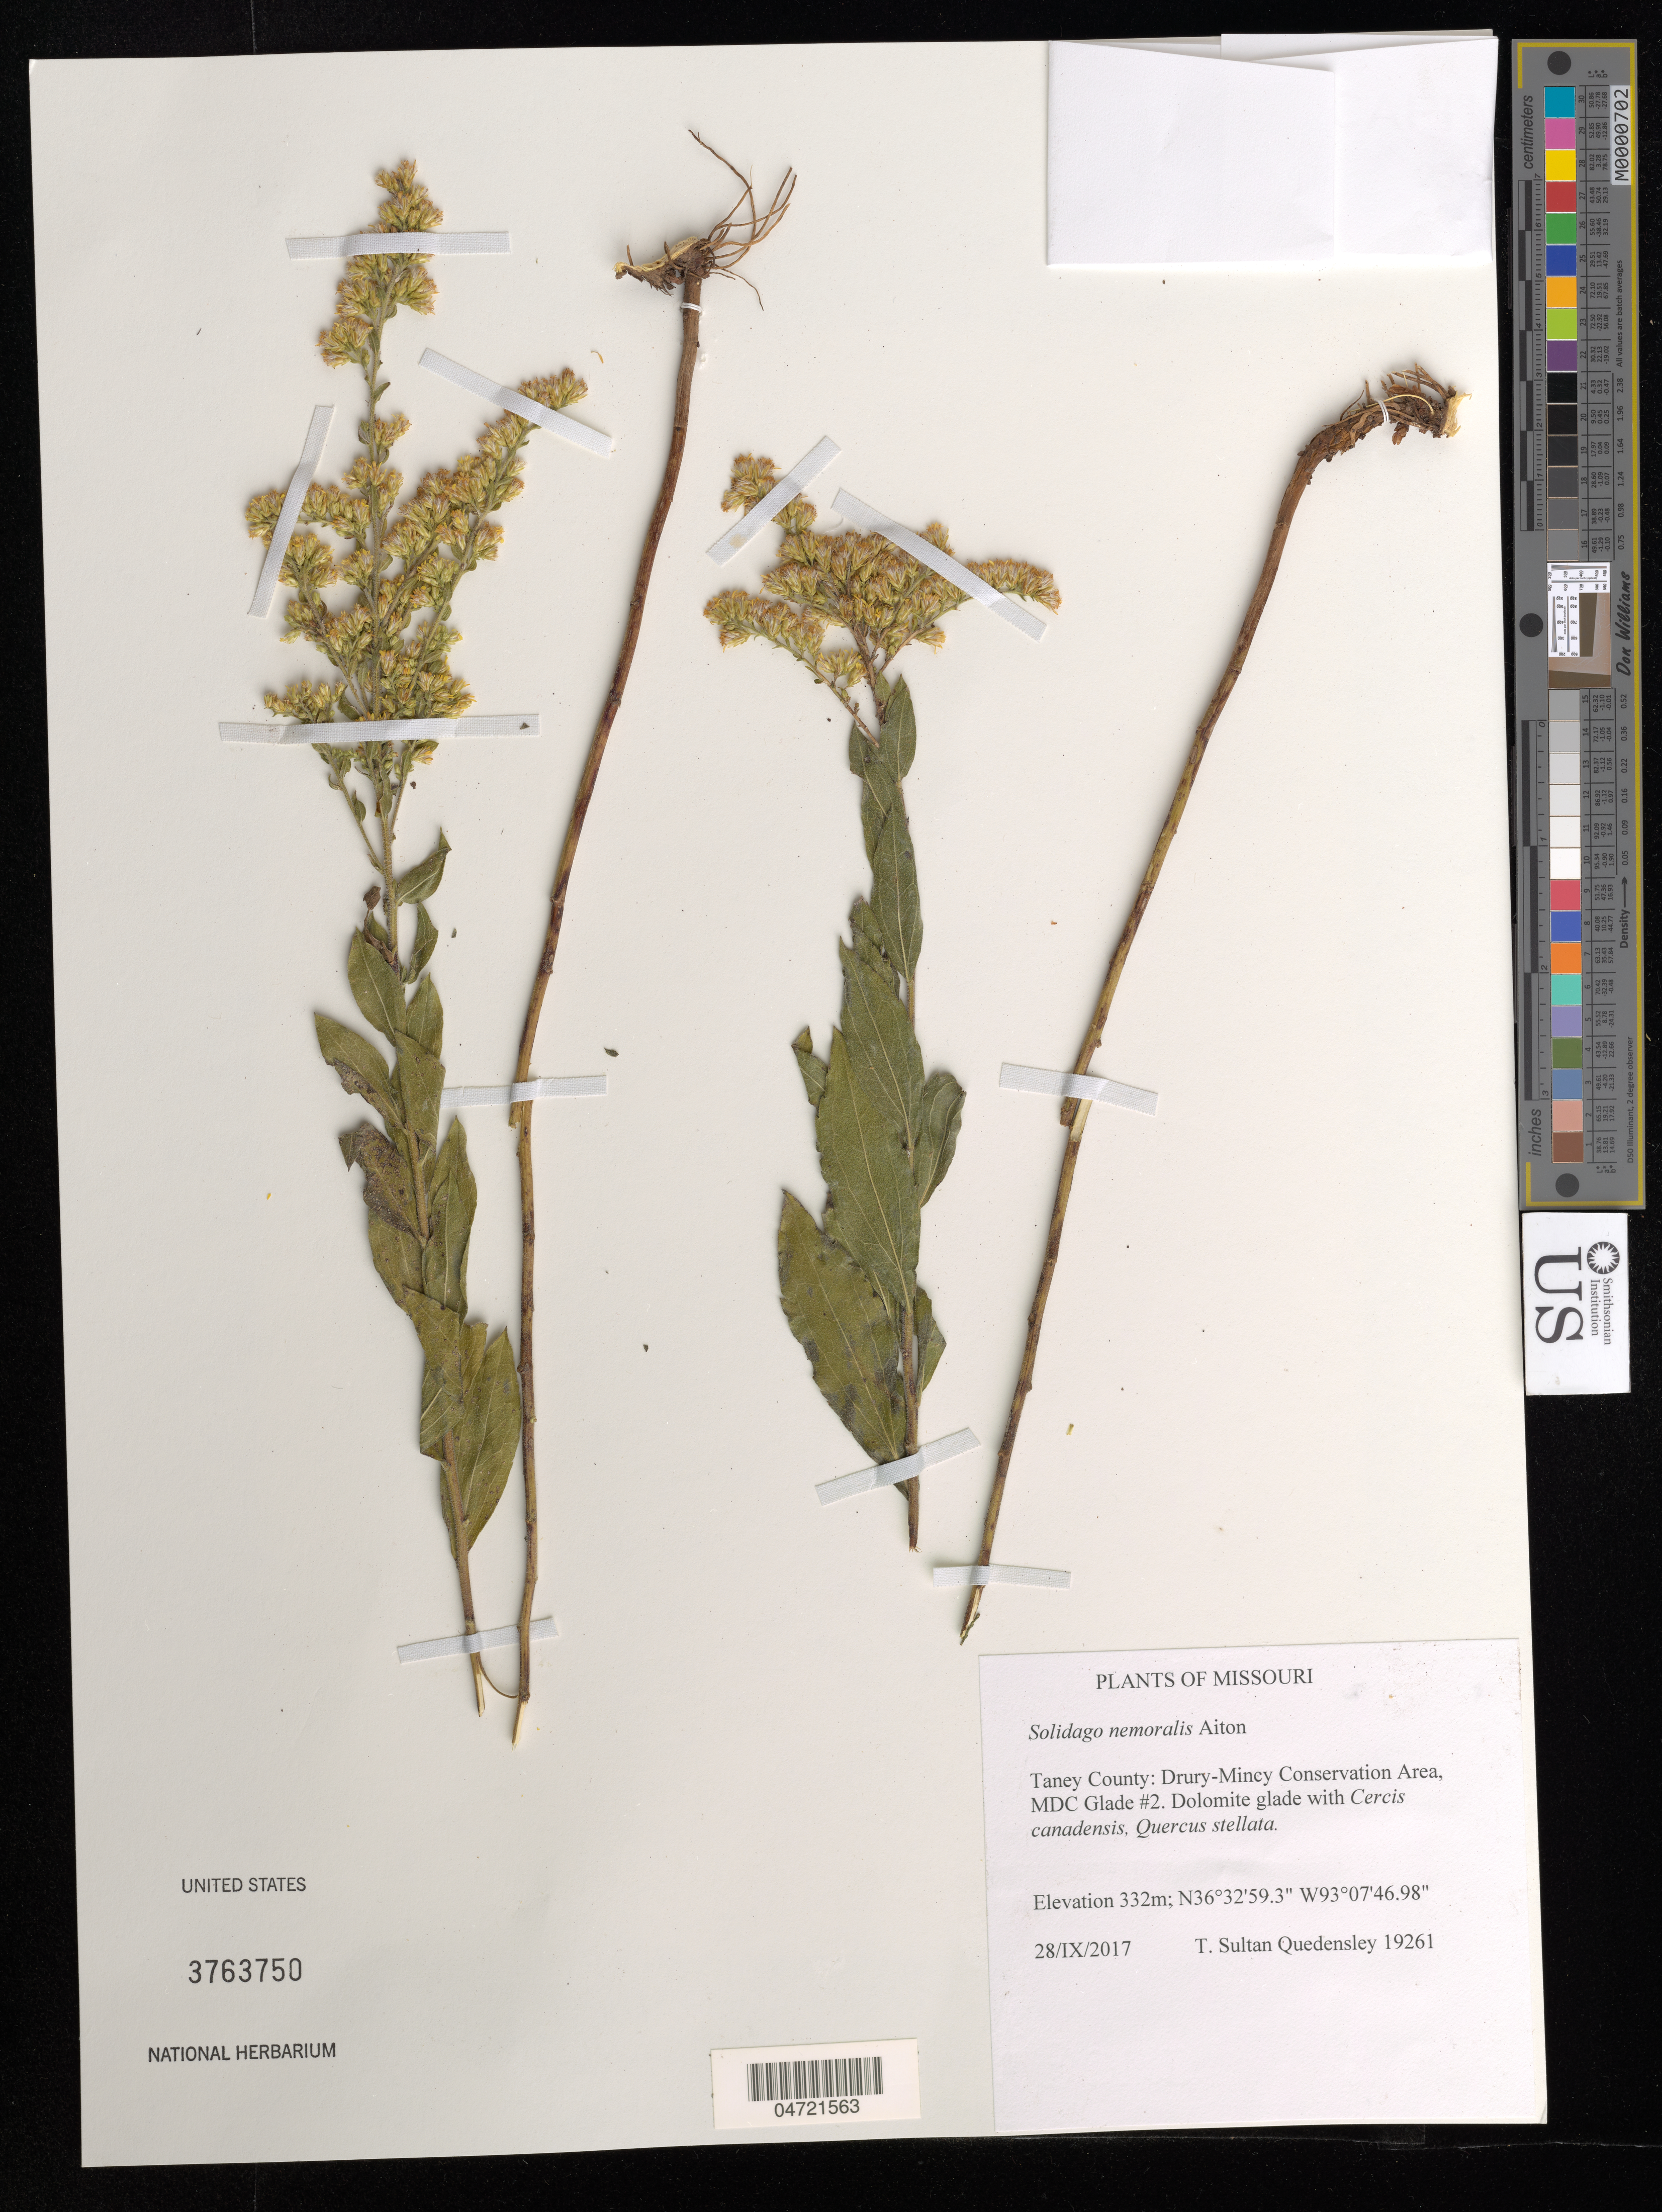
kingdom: Plantae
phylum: Tracheophyta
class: Magnoliopsida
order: Asterales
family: Asteraceae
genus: Solidago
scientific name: Solidago nemoralis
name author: Aiton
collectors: T. S. Quedensley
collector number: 19261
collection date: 2017-09-28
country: United States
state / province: Missouri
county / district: Taney County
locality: Drury-Mincy Conservation Area, MDC Glade #2.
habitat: Dolomite glade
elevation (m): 332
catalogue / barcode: US 3763750